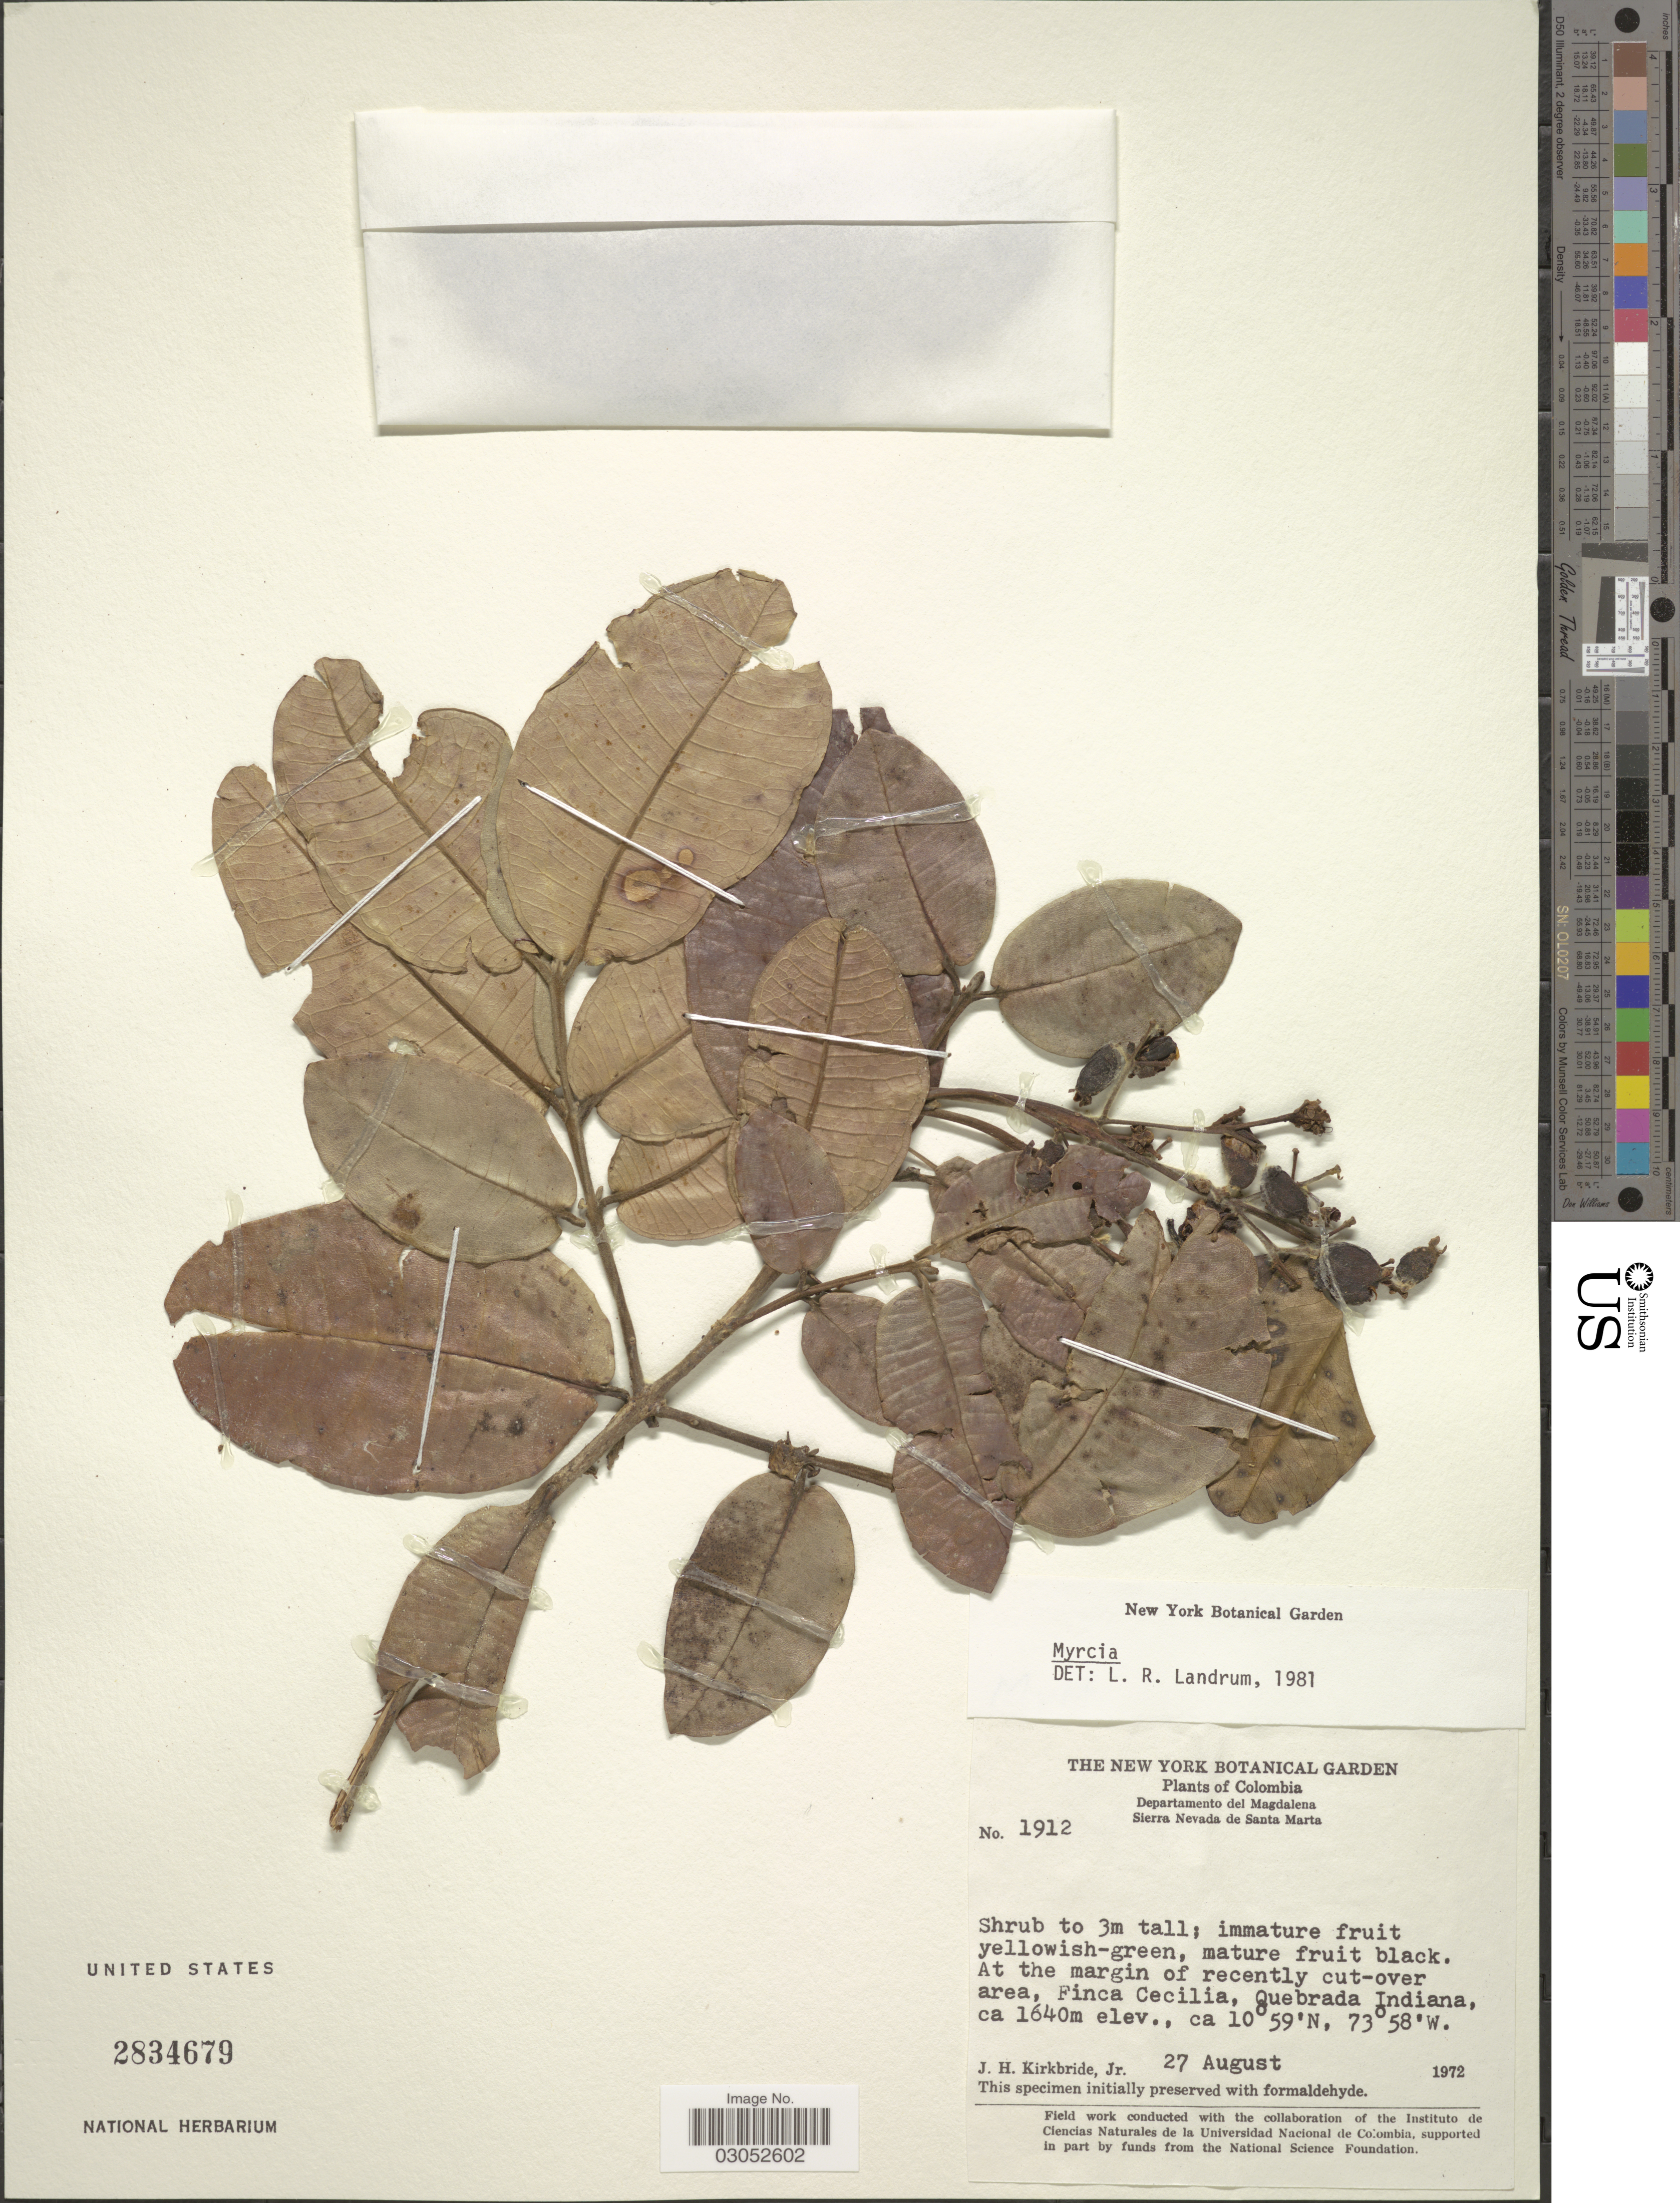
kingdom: Plantae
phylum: Tracheophyta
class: Magnoliopsida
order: Myrtales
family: Myrtaceae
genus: Myrcia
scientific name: Myrcia sp.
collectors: J. H. Kirkbride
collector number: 1912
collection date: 1972-08-27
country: Colombia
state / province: Magdalena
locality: Departamento del Magdalena. Sierra Nevada de Santa Marta. Finca Cecilia, Quebrada Indiana.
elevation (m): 1640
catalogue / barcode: US 2834679